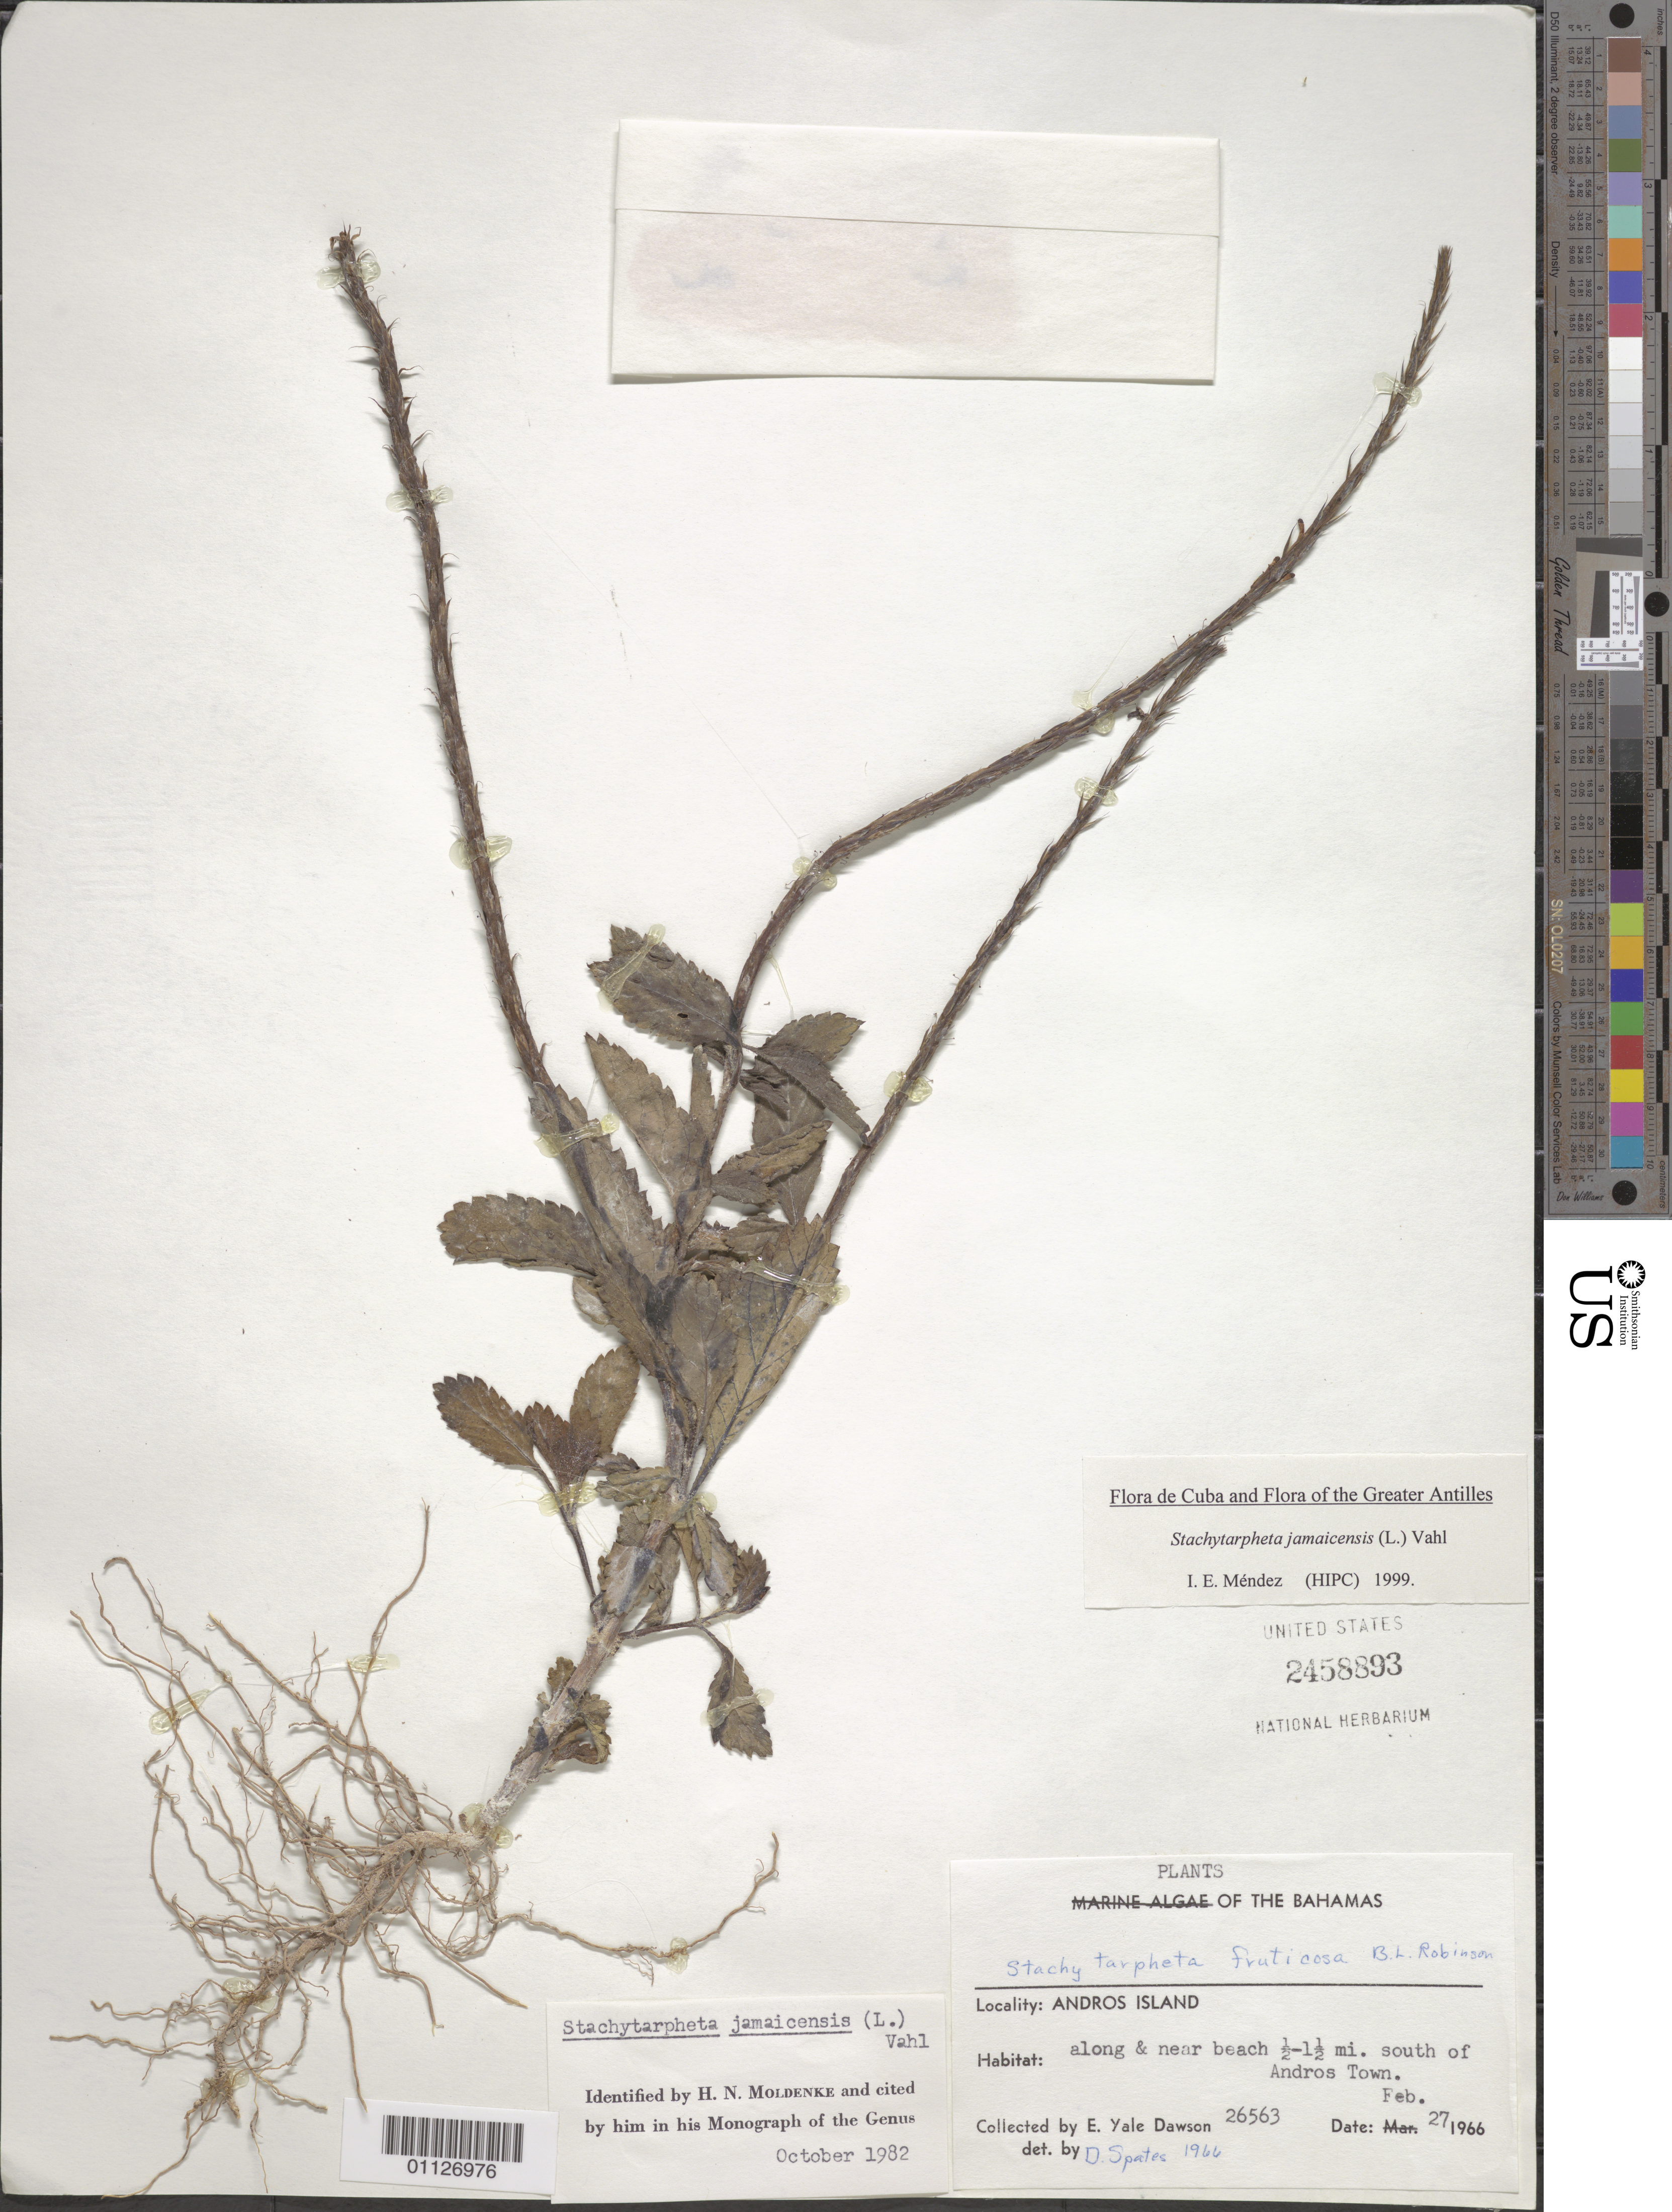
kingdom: Plantae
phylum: Tracheophyta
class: Magnoliopsida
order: Lamiales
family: Verbenaceae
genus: Stachytarpheta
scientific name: Stachytarpheta jamaicensis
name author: (L.) Vahl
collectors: E. Y. Dawson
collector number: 26563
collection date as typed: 27 Feb 1966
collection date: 1966-02-27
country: Bahamas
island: Andros I.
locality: Along & near beach 0.5-1.5 mi S of Andros Town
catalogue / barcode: US 2458893